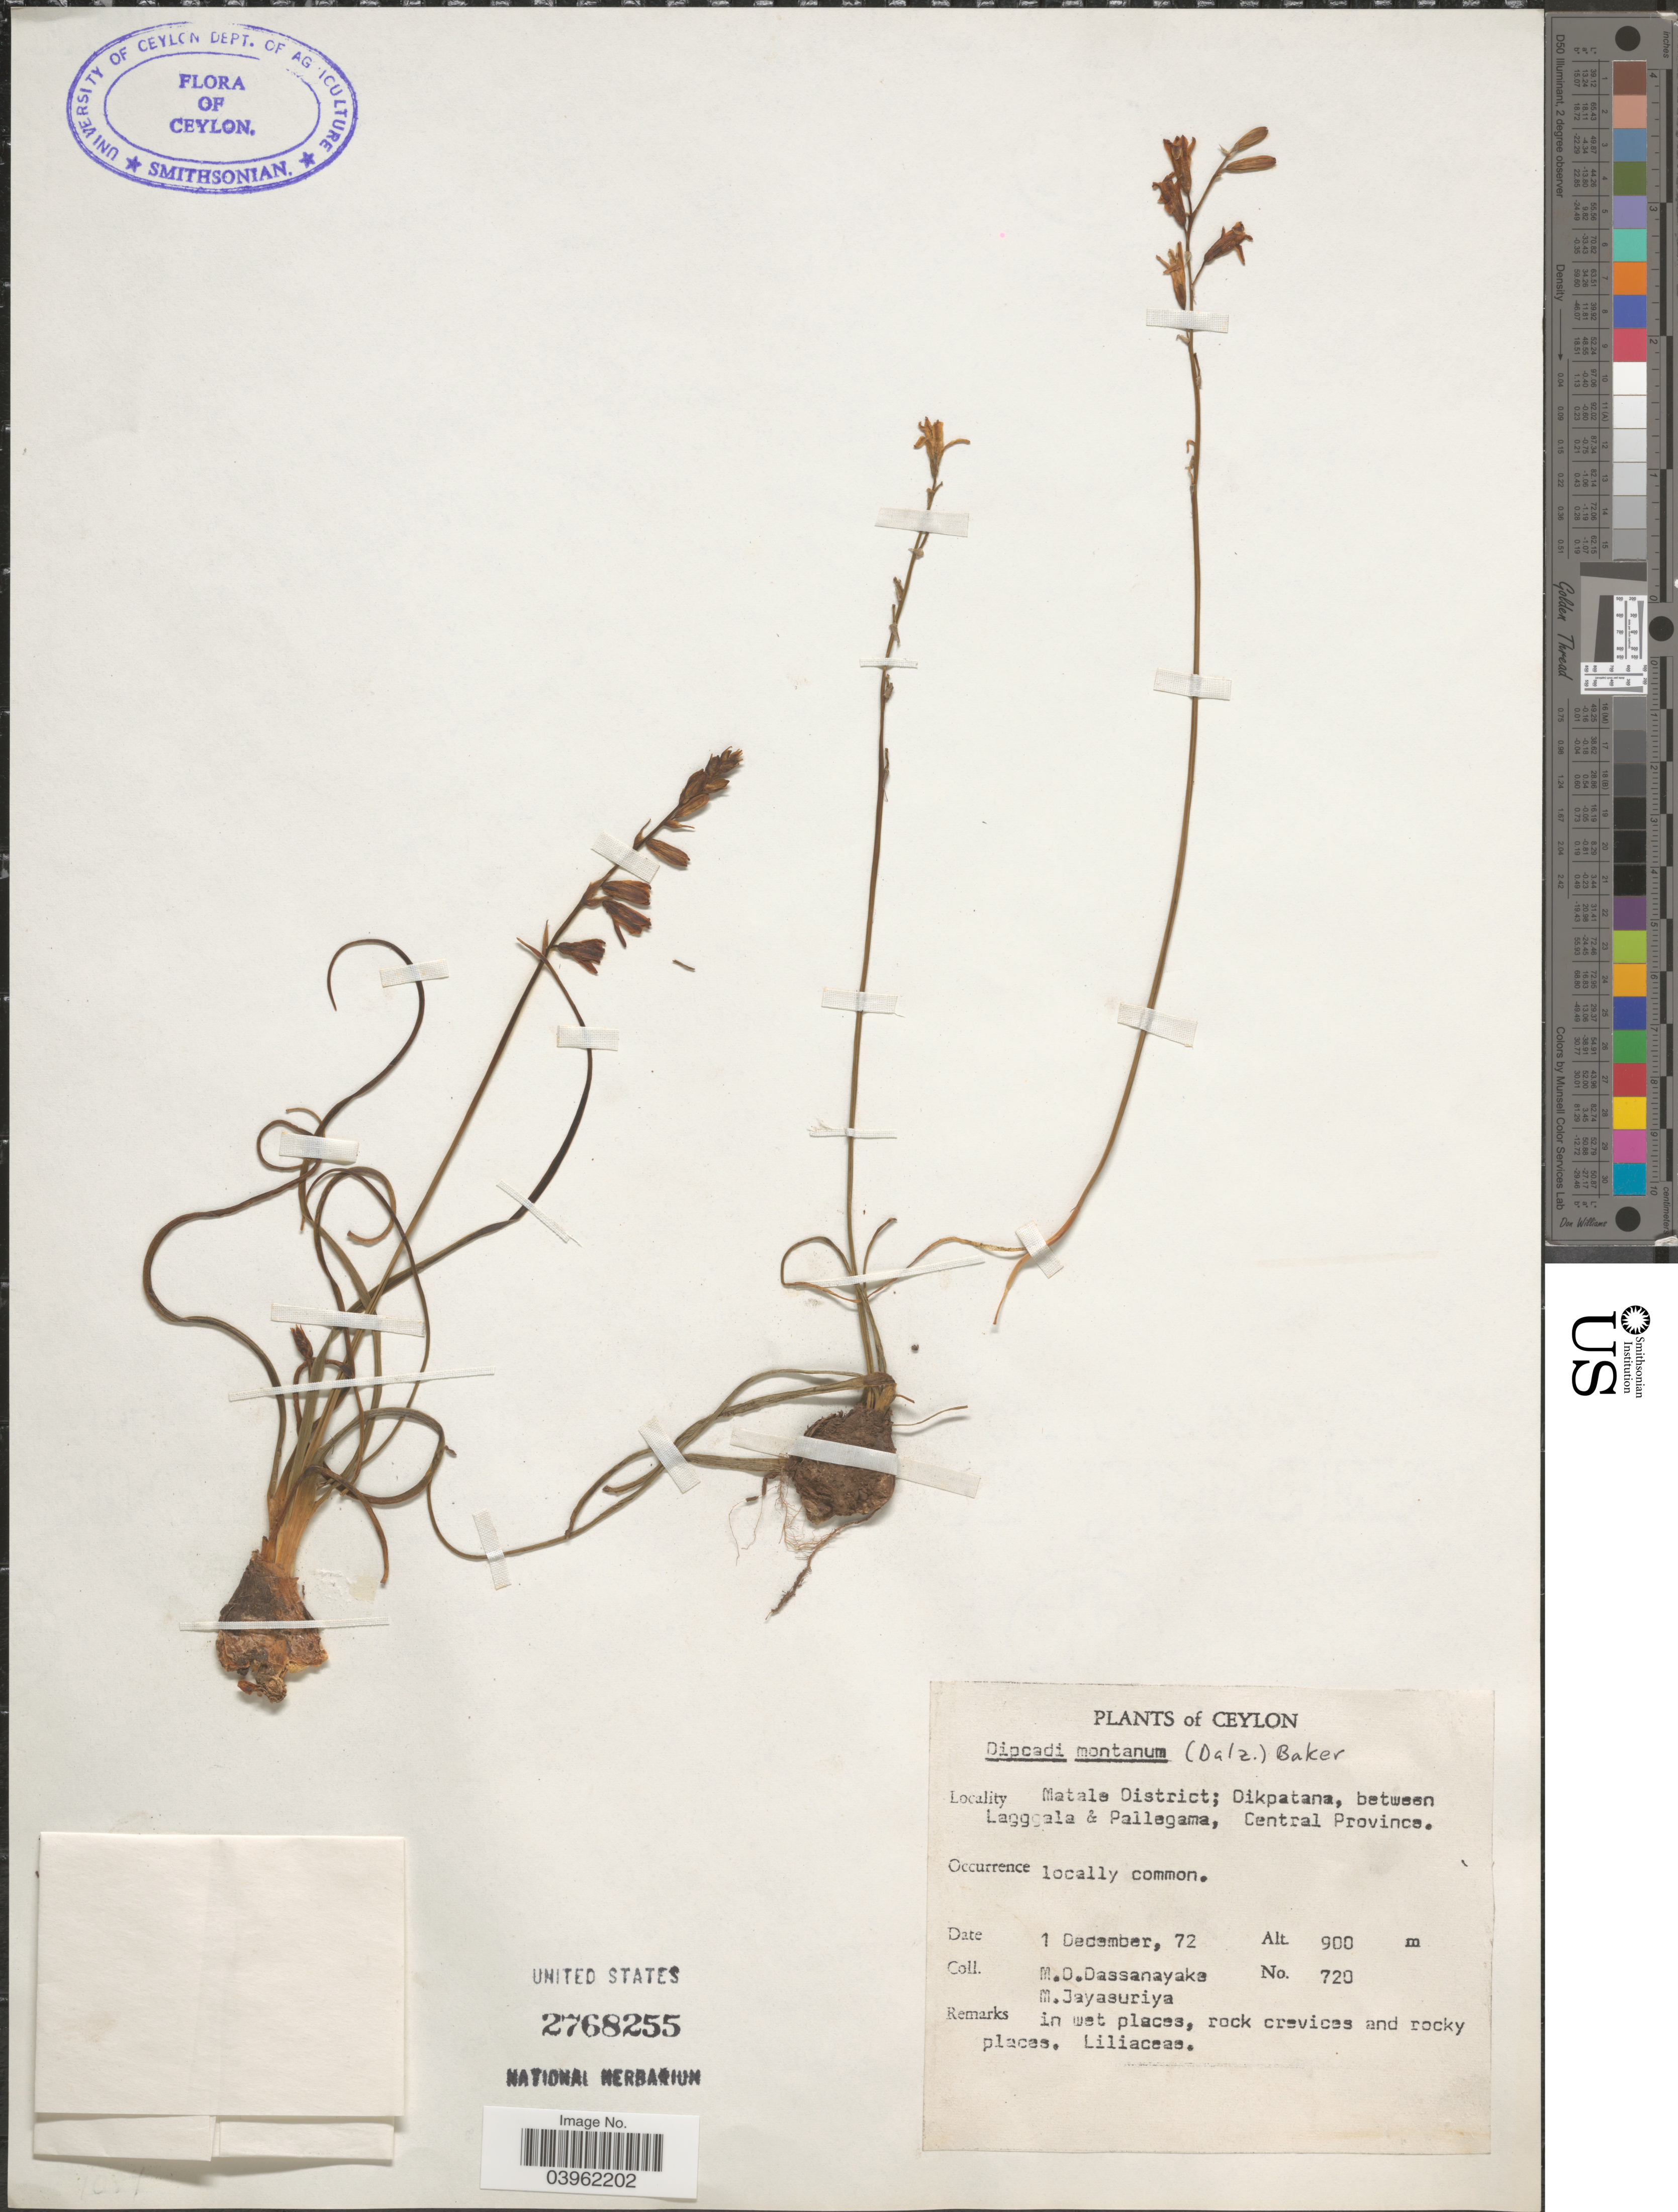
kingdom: Plantae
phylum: Tracheophyta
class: Liliopsida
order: Asparagales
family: Asparagaceae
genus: Dipcadi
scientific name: Dipcadi montanum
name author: (Dalzell) Baker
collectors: M. D. Dassanayake & M. Jayasuriya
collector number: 720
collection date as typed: Transcribed d/m/y: 1/12/72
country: Sri Lanka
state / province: Central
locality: Ceylon. Matale District; Dikpatana, between Laggala & Pallegama, Central Province.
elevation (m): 900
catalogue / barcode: US 2768255